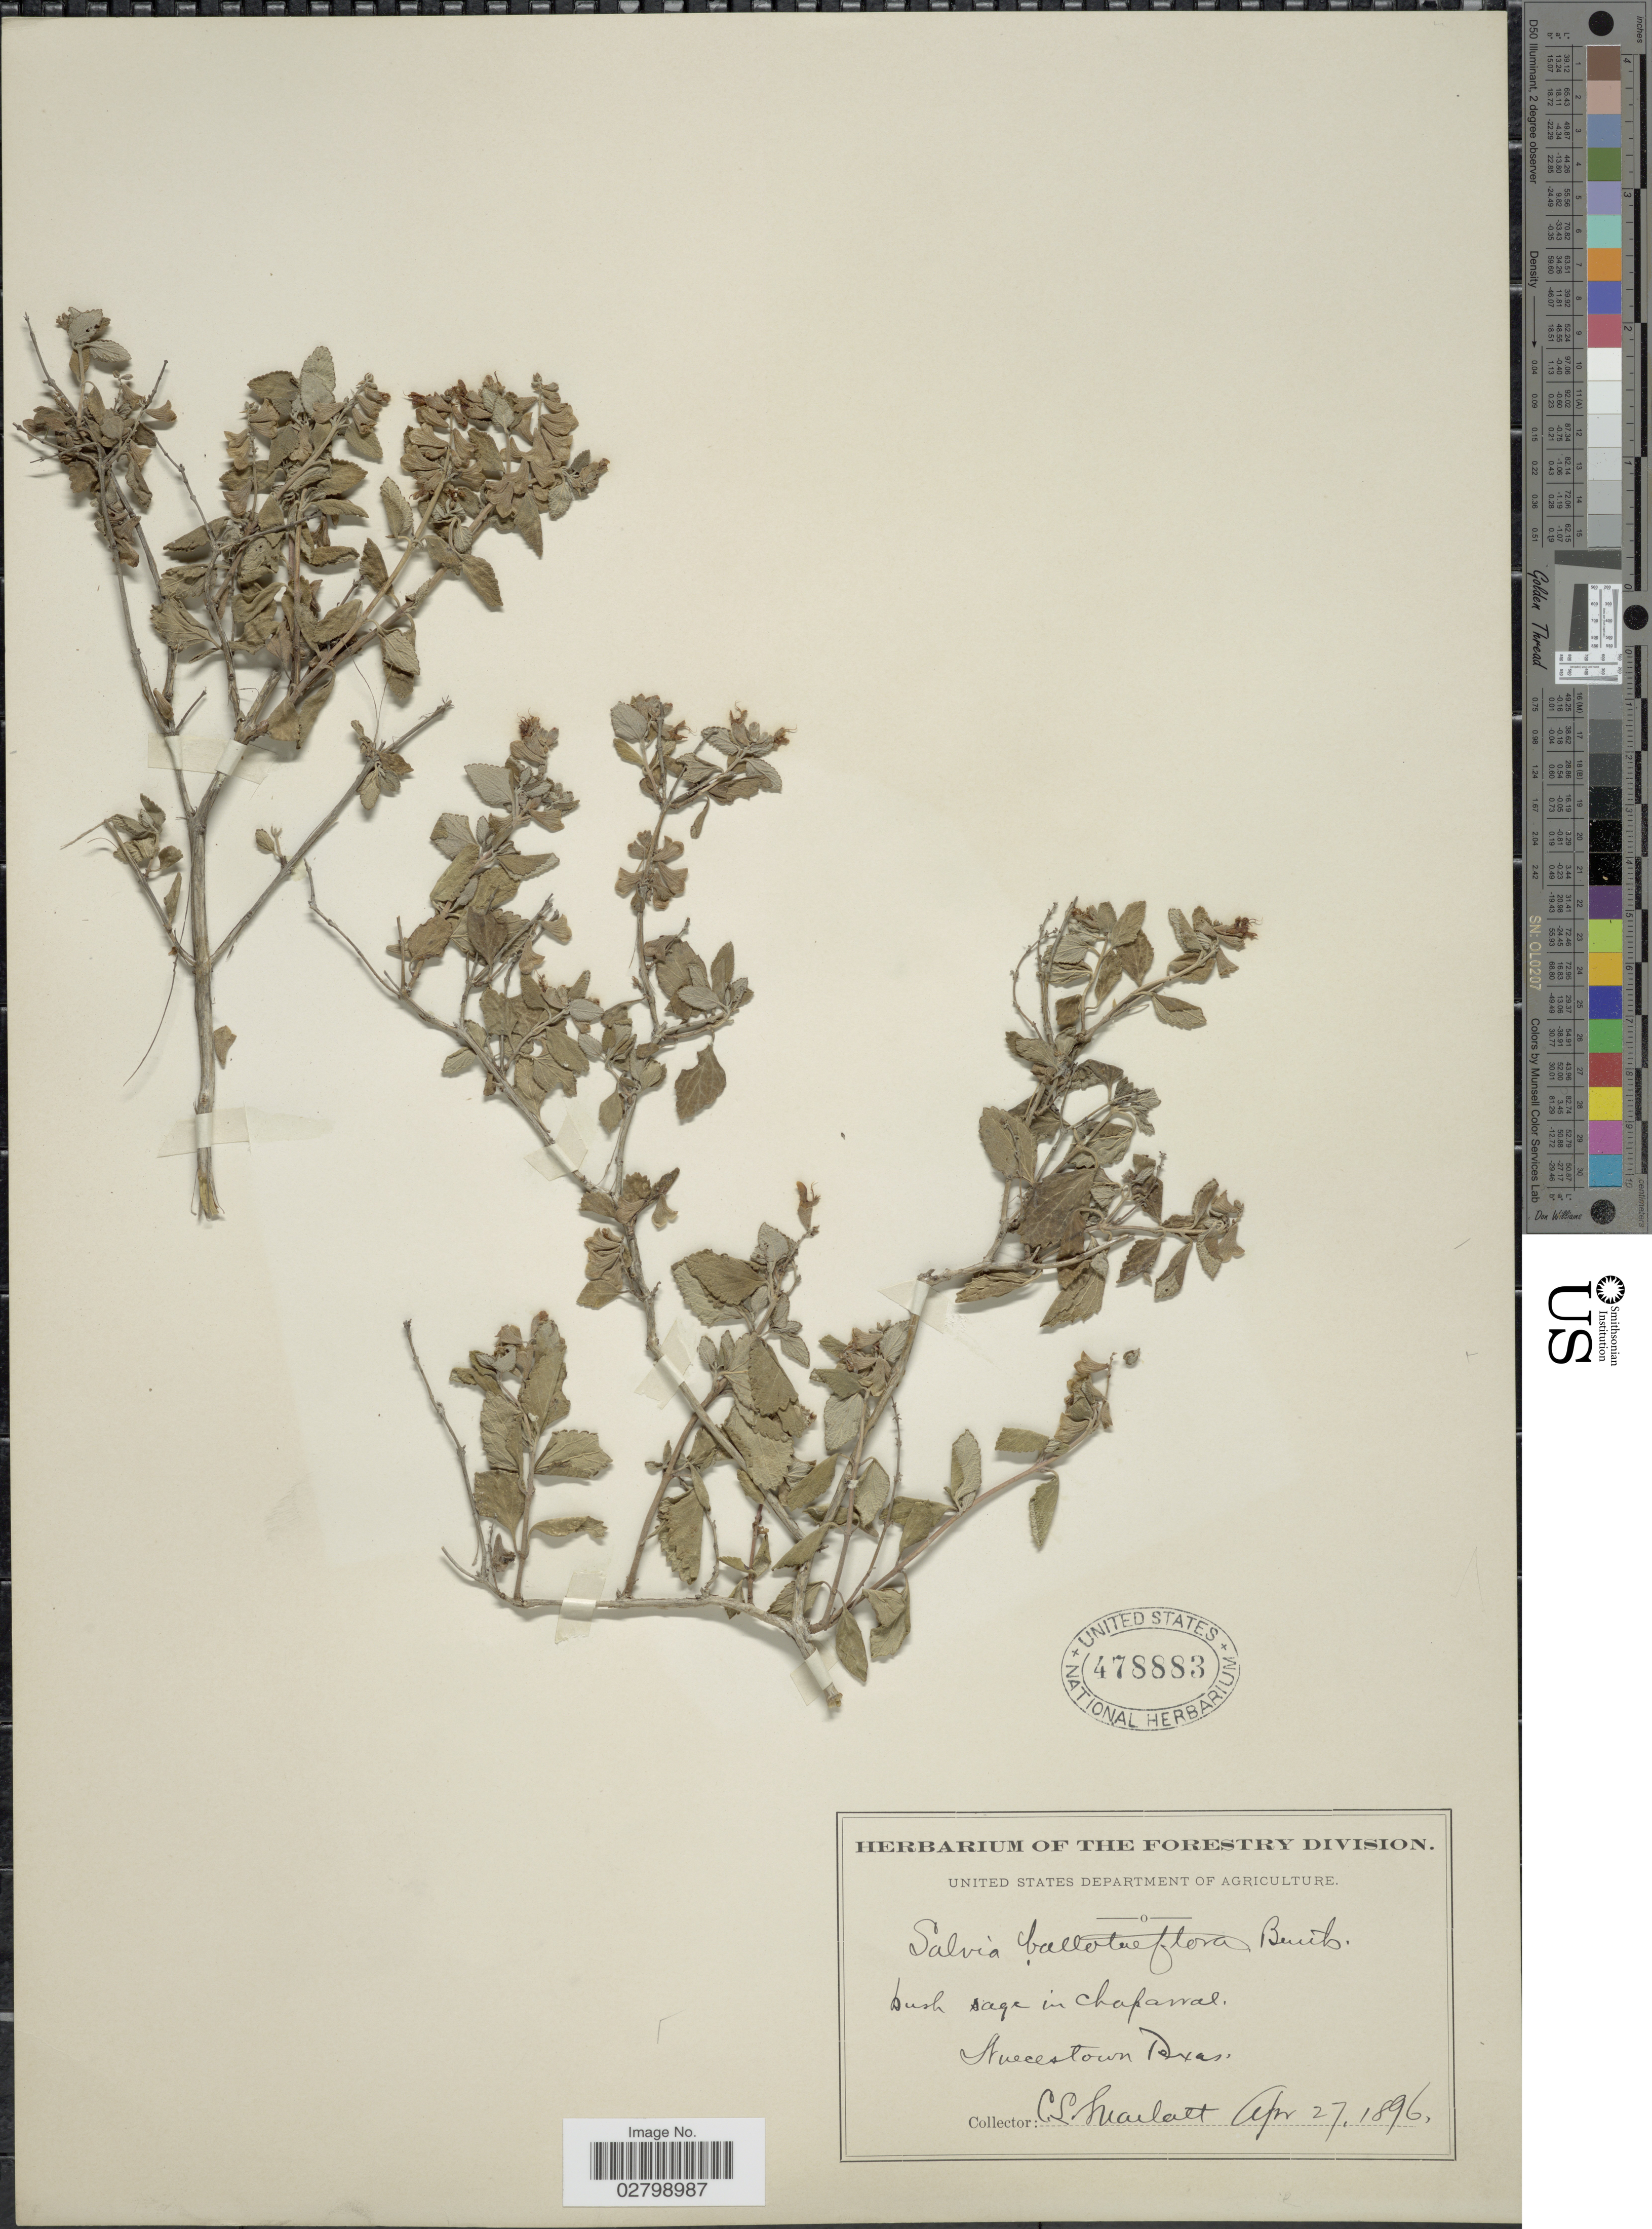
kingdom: Plantae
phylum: Tracheophyta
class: Magnoliopsida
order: Lamiales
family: Lamiaceae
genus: Salvia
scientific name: Salvia ballotiflora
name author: Benth.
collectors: C. Marlatt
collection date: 1896-04-27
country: United States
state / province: Texas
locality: Nuecestown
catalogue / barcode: US 478883